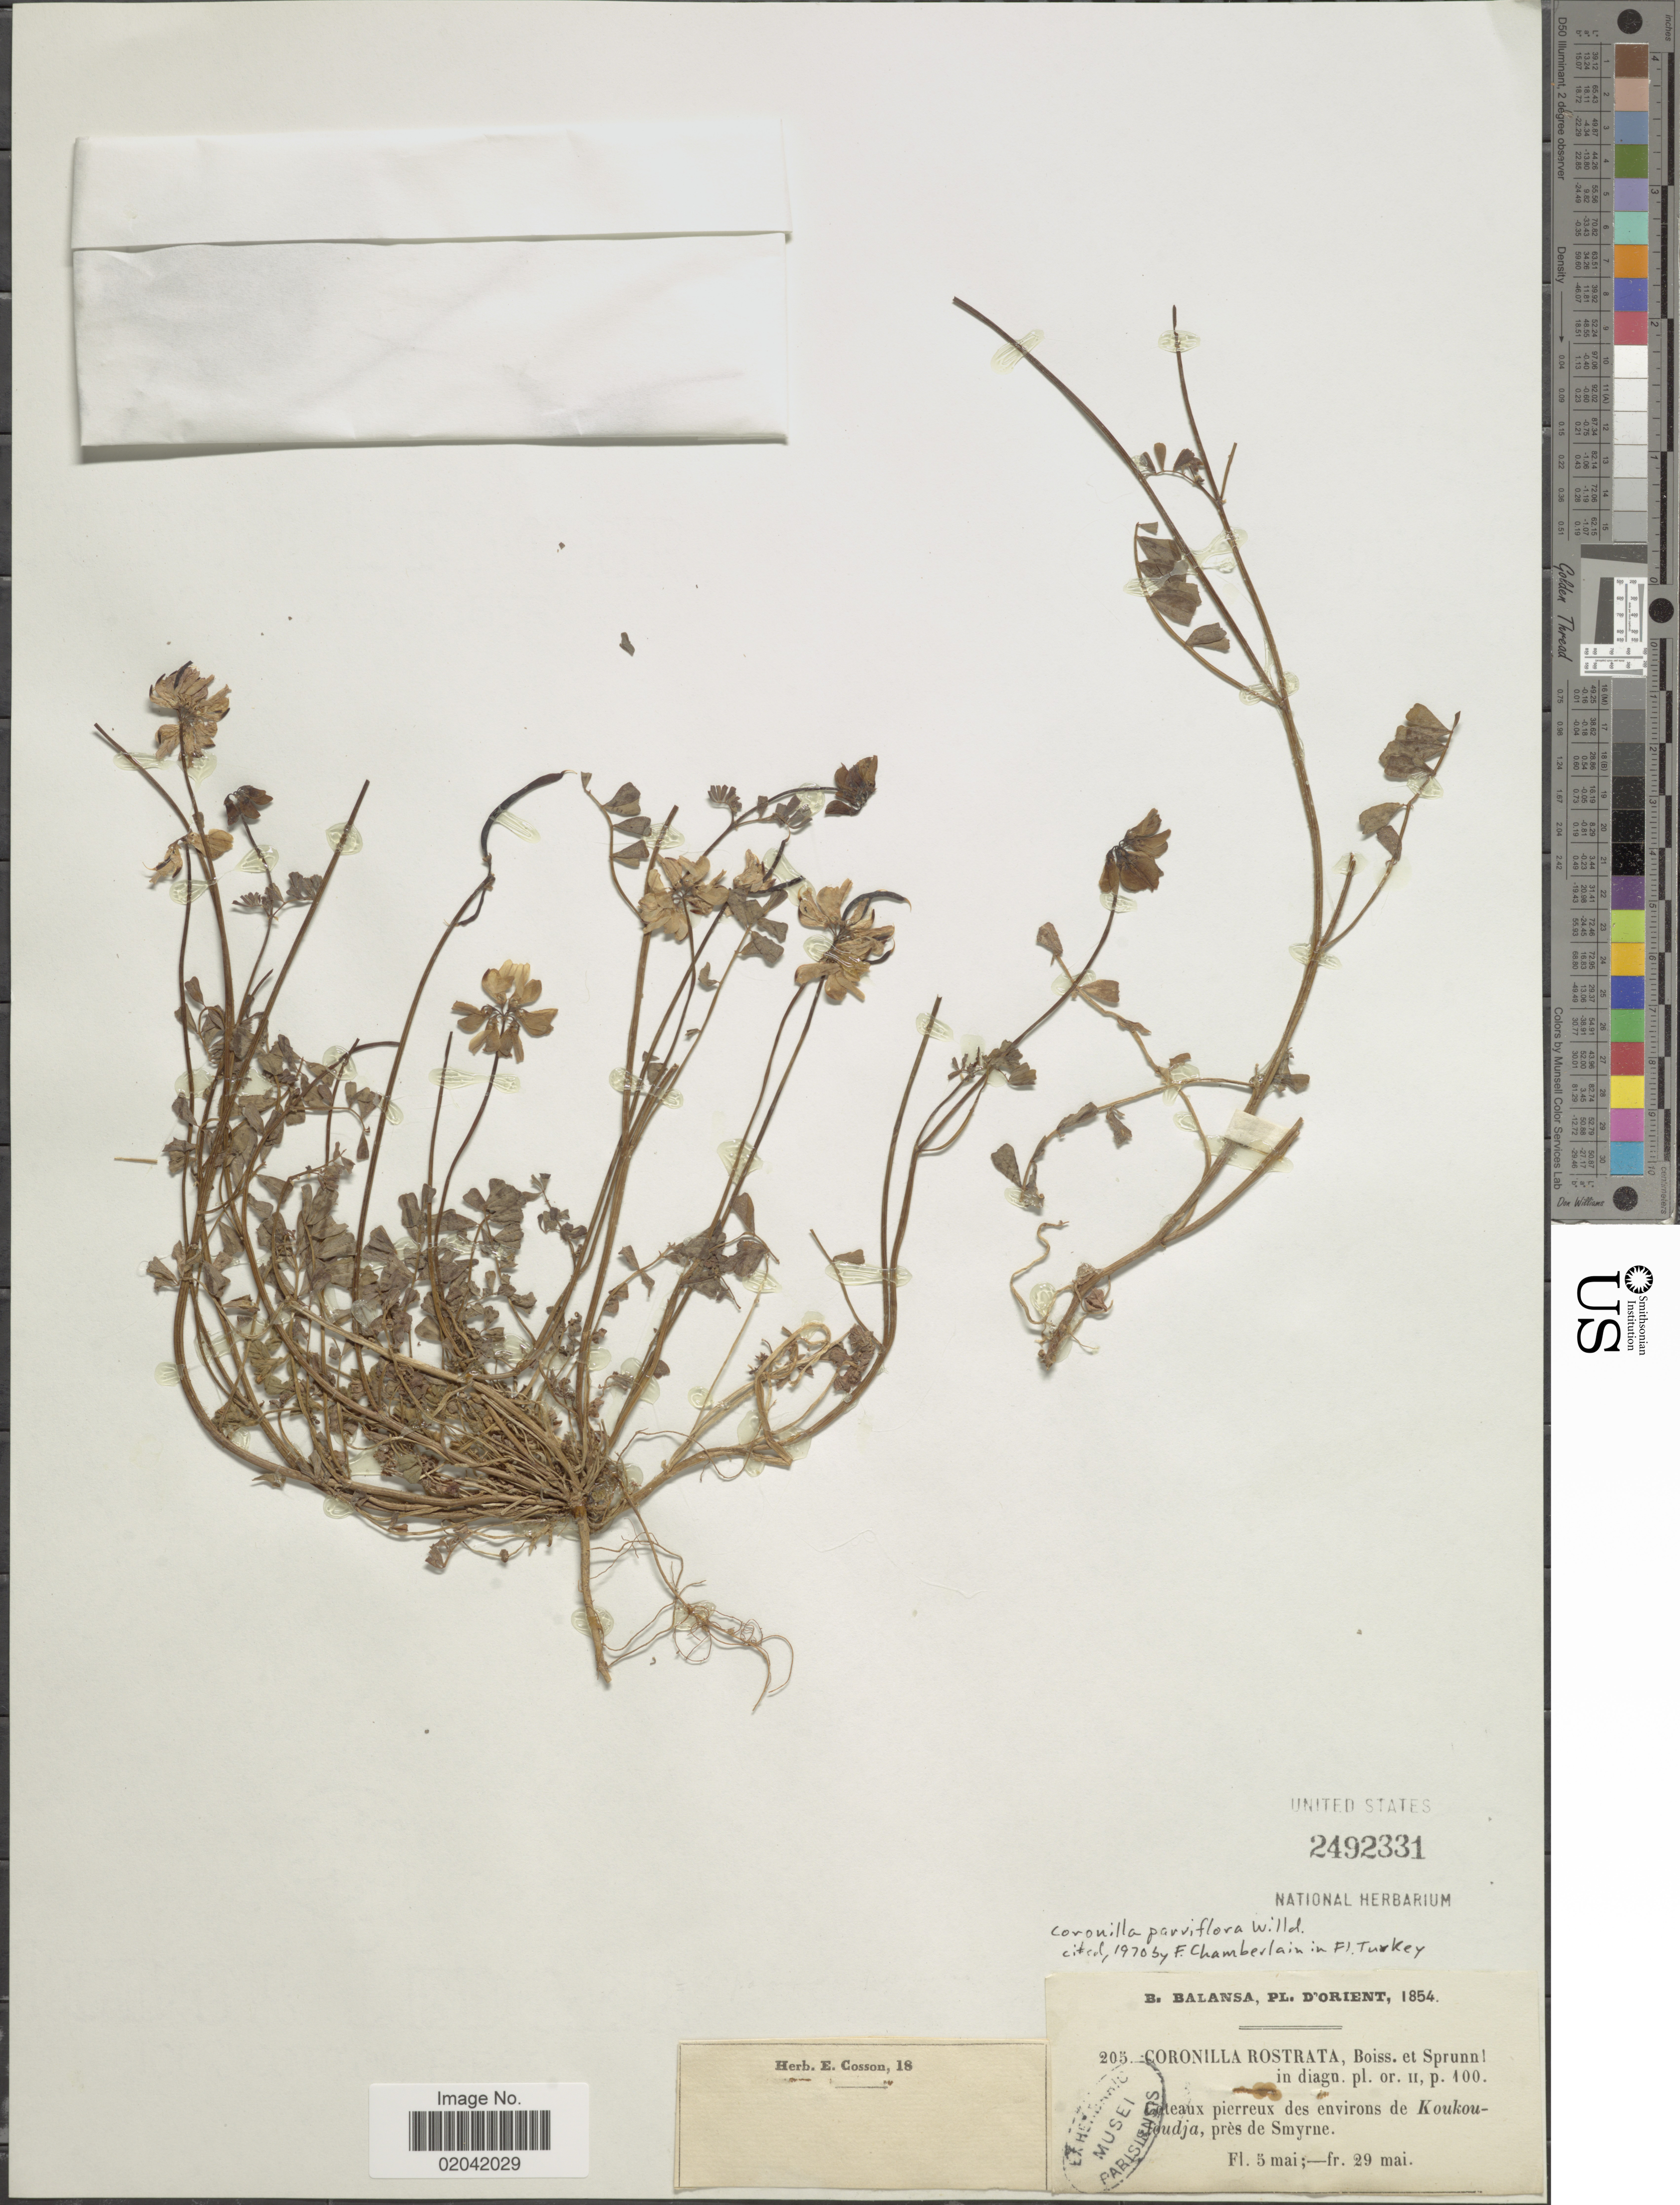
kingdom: Plantae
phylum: Tracheophyta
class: Magnoliopsida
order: Fabales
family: Fabaceae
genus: Coronilla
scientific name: Coronilla parviflora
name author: Moench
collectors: B. Balansa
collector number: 205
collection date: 1854-05-05/1854-05-29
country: Turkey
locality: D'Orient, Coteaux pierreux des environs de Koukouloudja, près de Smyrne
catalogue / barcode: US 2492331